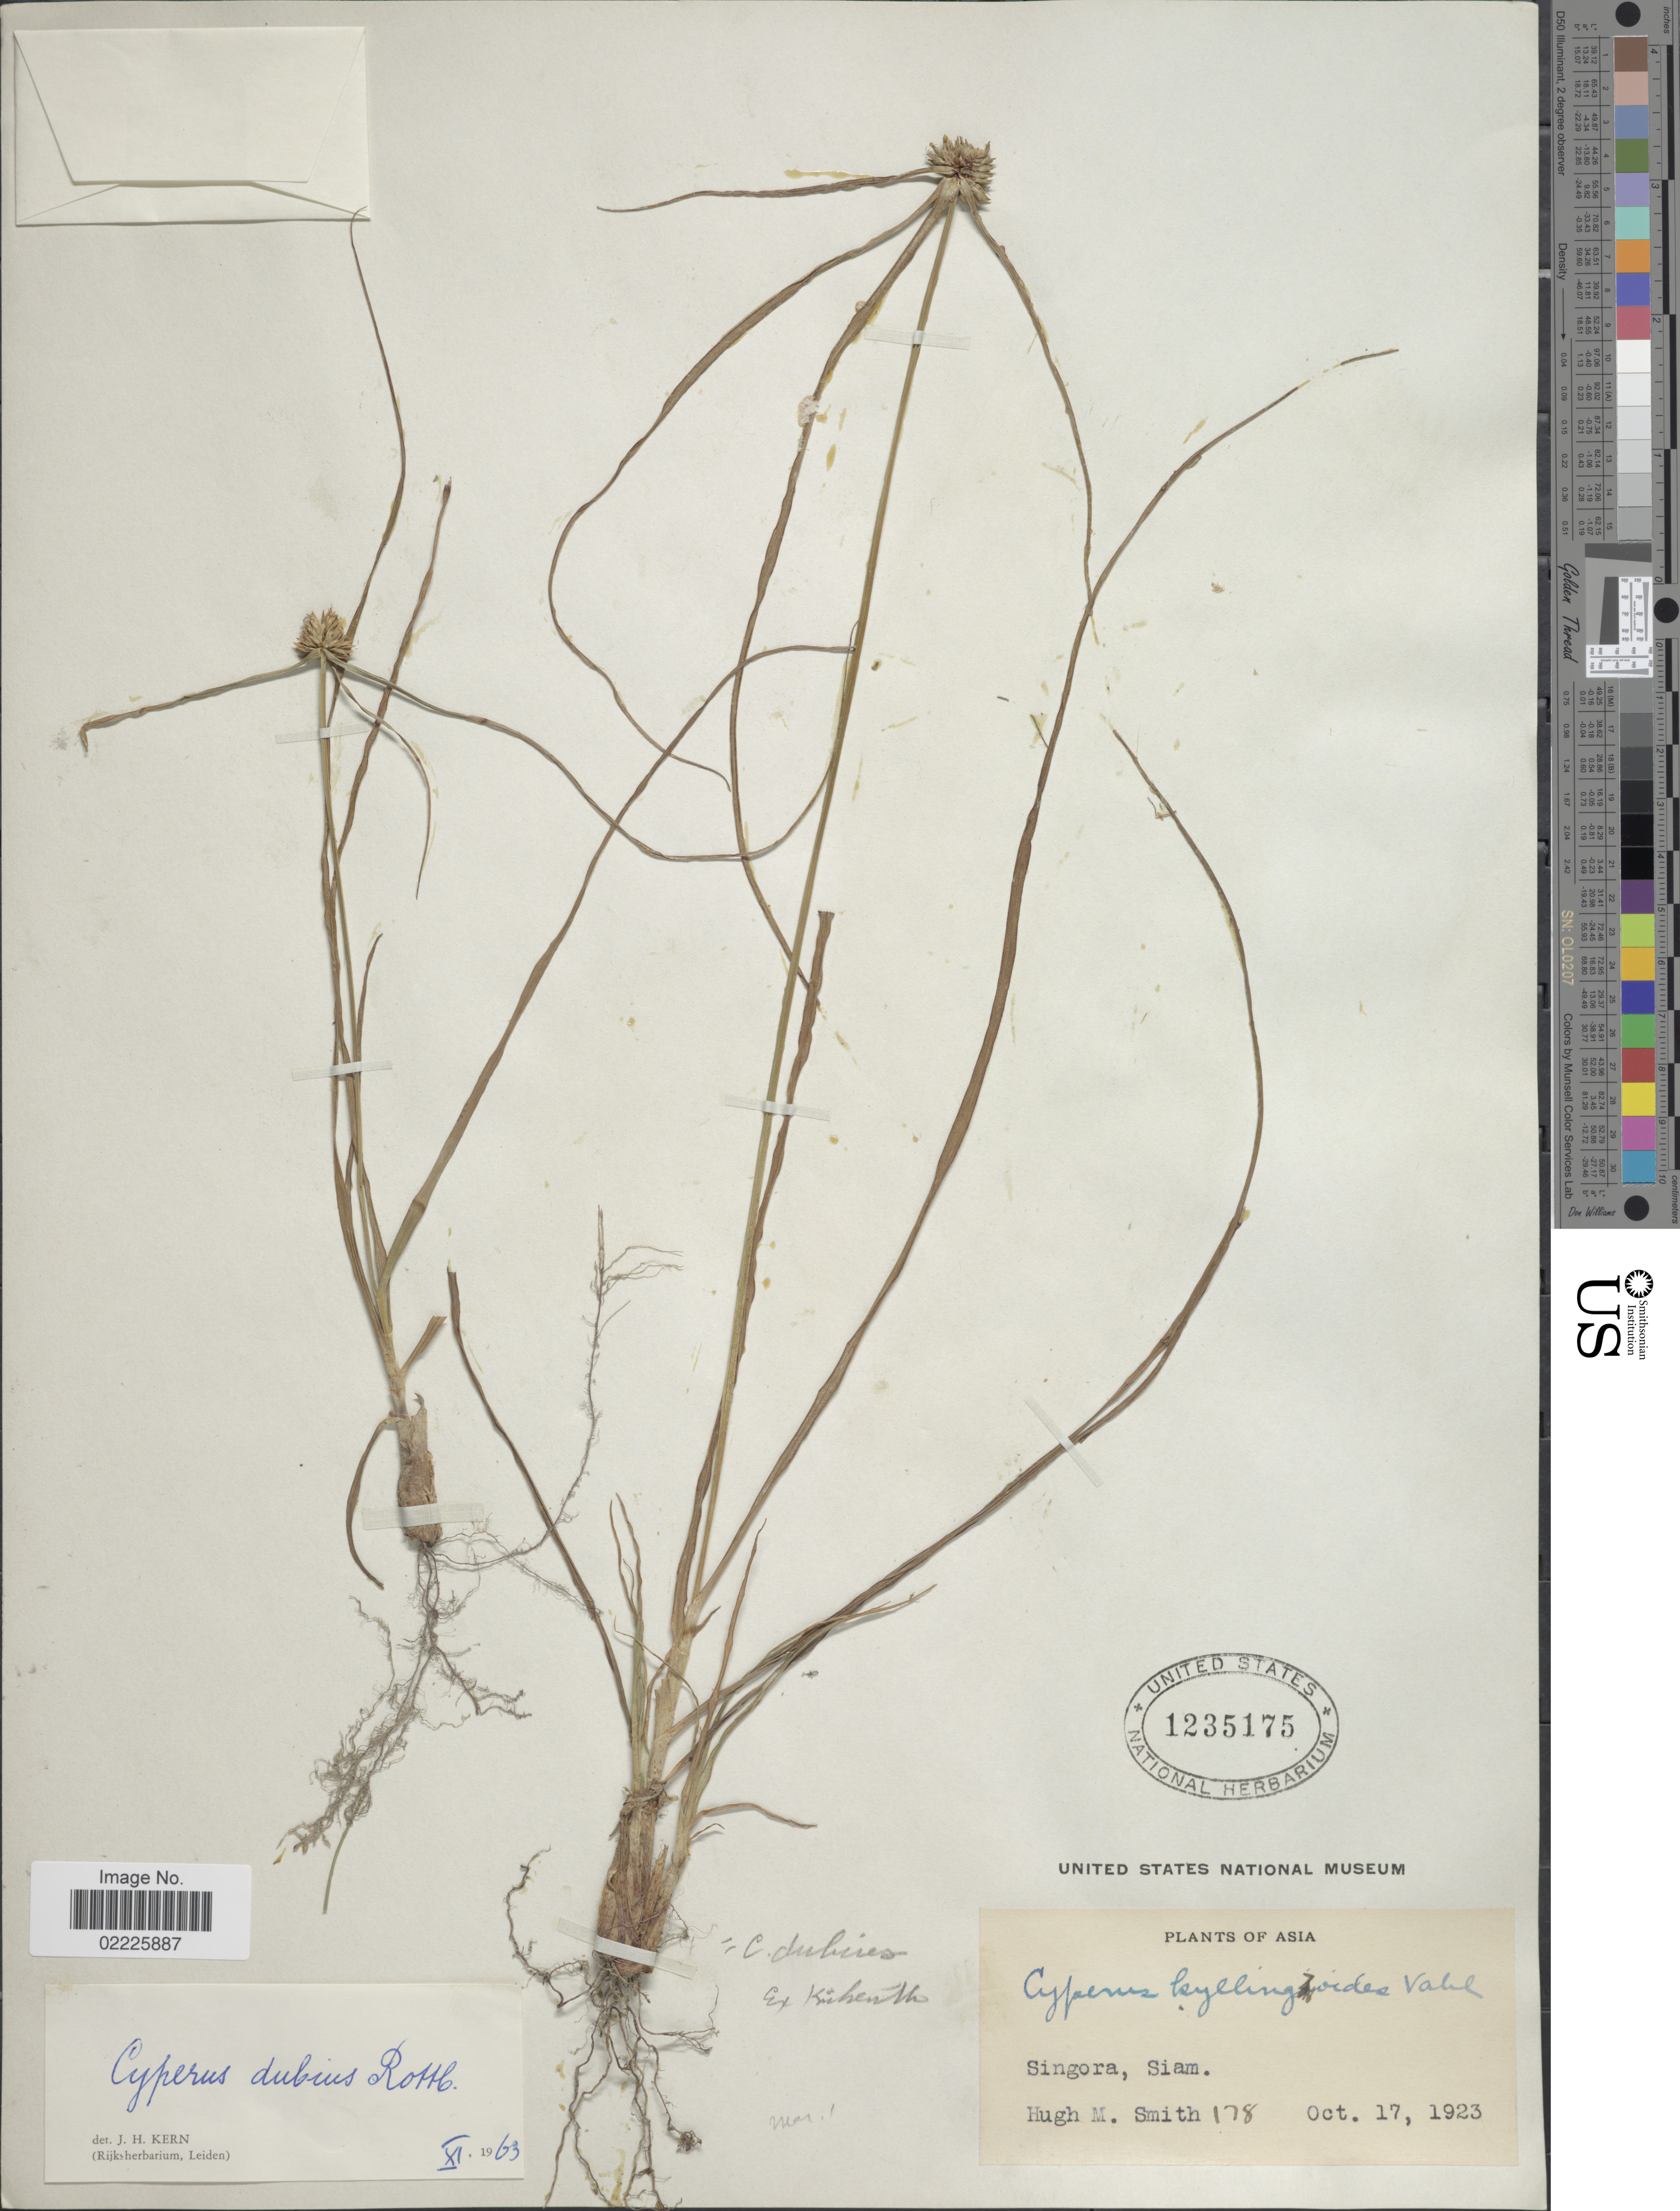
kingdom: Plantae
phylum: Tracheophyta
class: Liliopsida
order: Poales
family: Cyperaceae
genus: Cyperus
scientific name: Cyperus dubius Rottb. var. dubius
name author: Rottb.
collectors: H. M. Smith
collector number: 178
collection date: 1923-10-17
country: Thailand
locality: Singora, Siam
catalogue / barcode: US 1235175